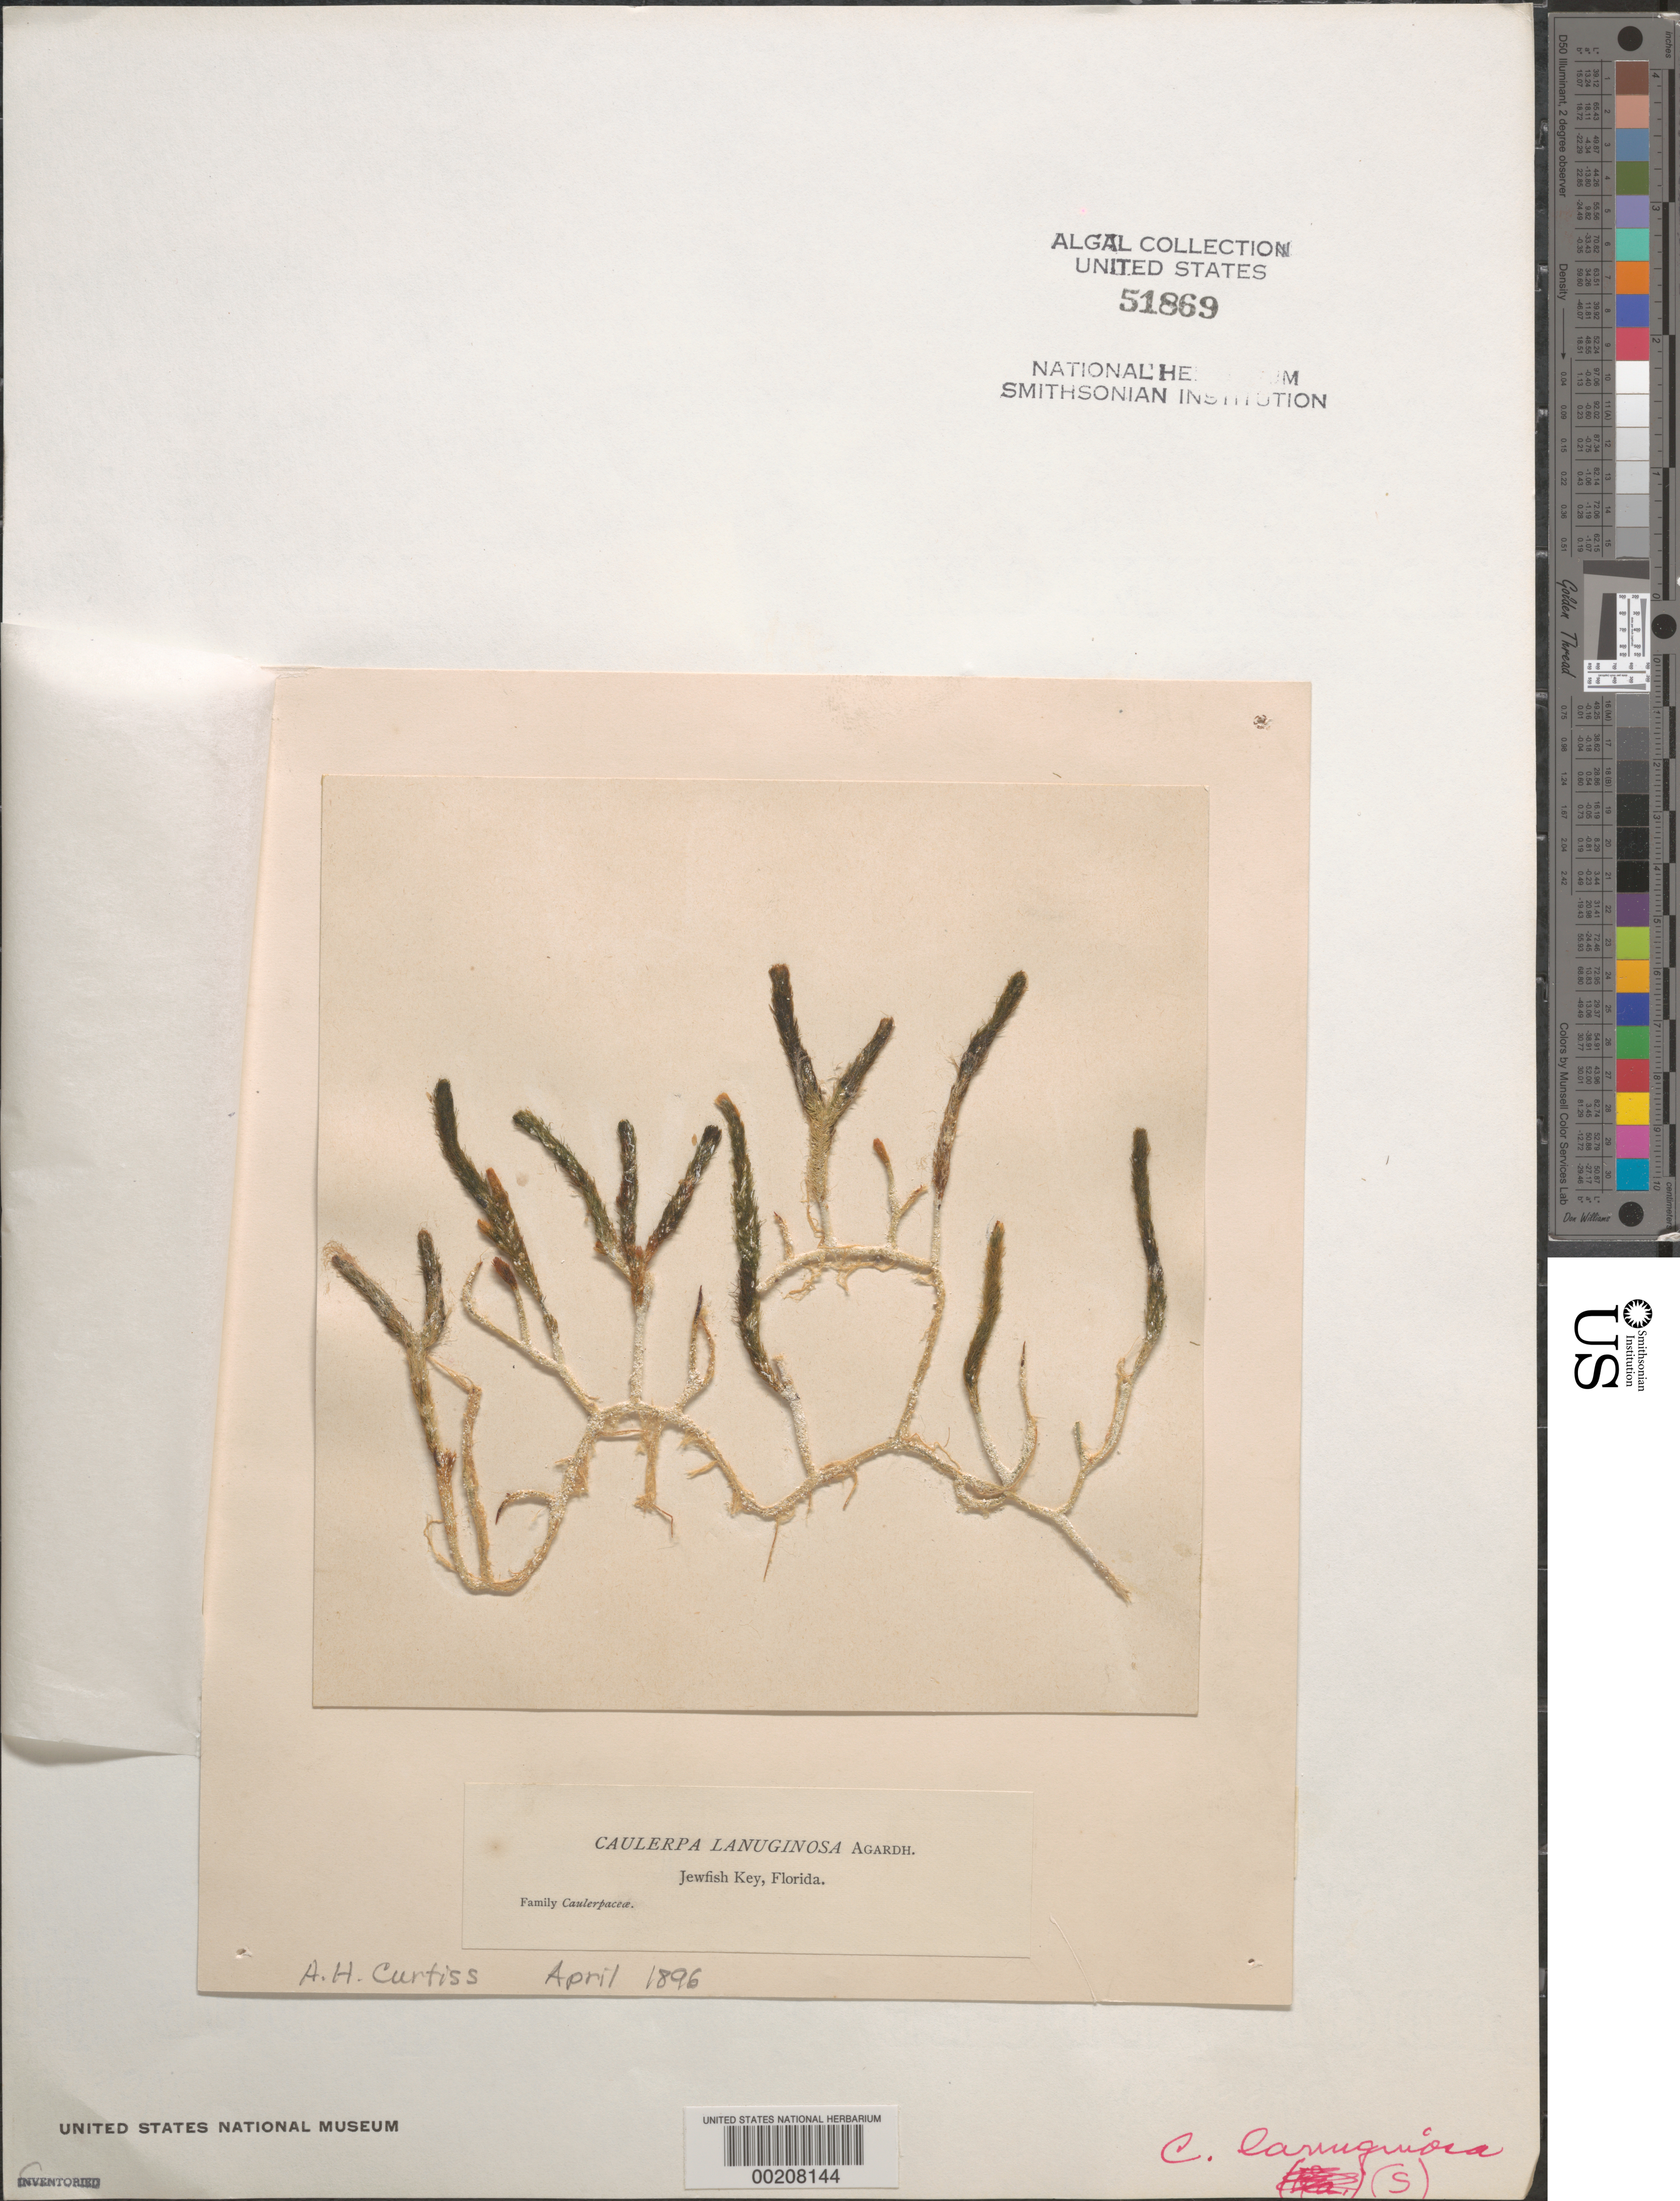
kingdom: Plantae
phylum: Chlorophyta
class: Ulvophyceae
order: Bryopsidales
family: Caulerpaceae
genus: Caulerpa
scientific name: Caulerpa lanuginosa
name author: J. Agardh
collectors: A. H. Curtiss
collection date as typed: Apr 1896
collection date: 1896-04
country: United States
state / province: Florida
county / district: Monroe County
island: Jewfish Key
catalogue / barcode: US 51869